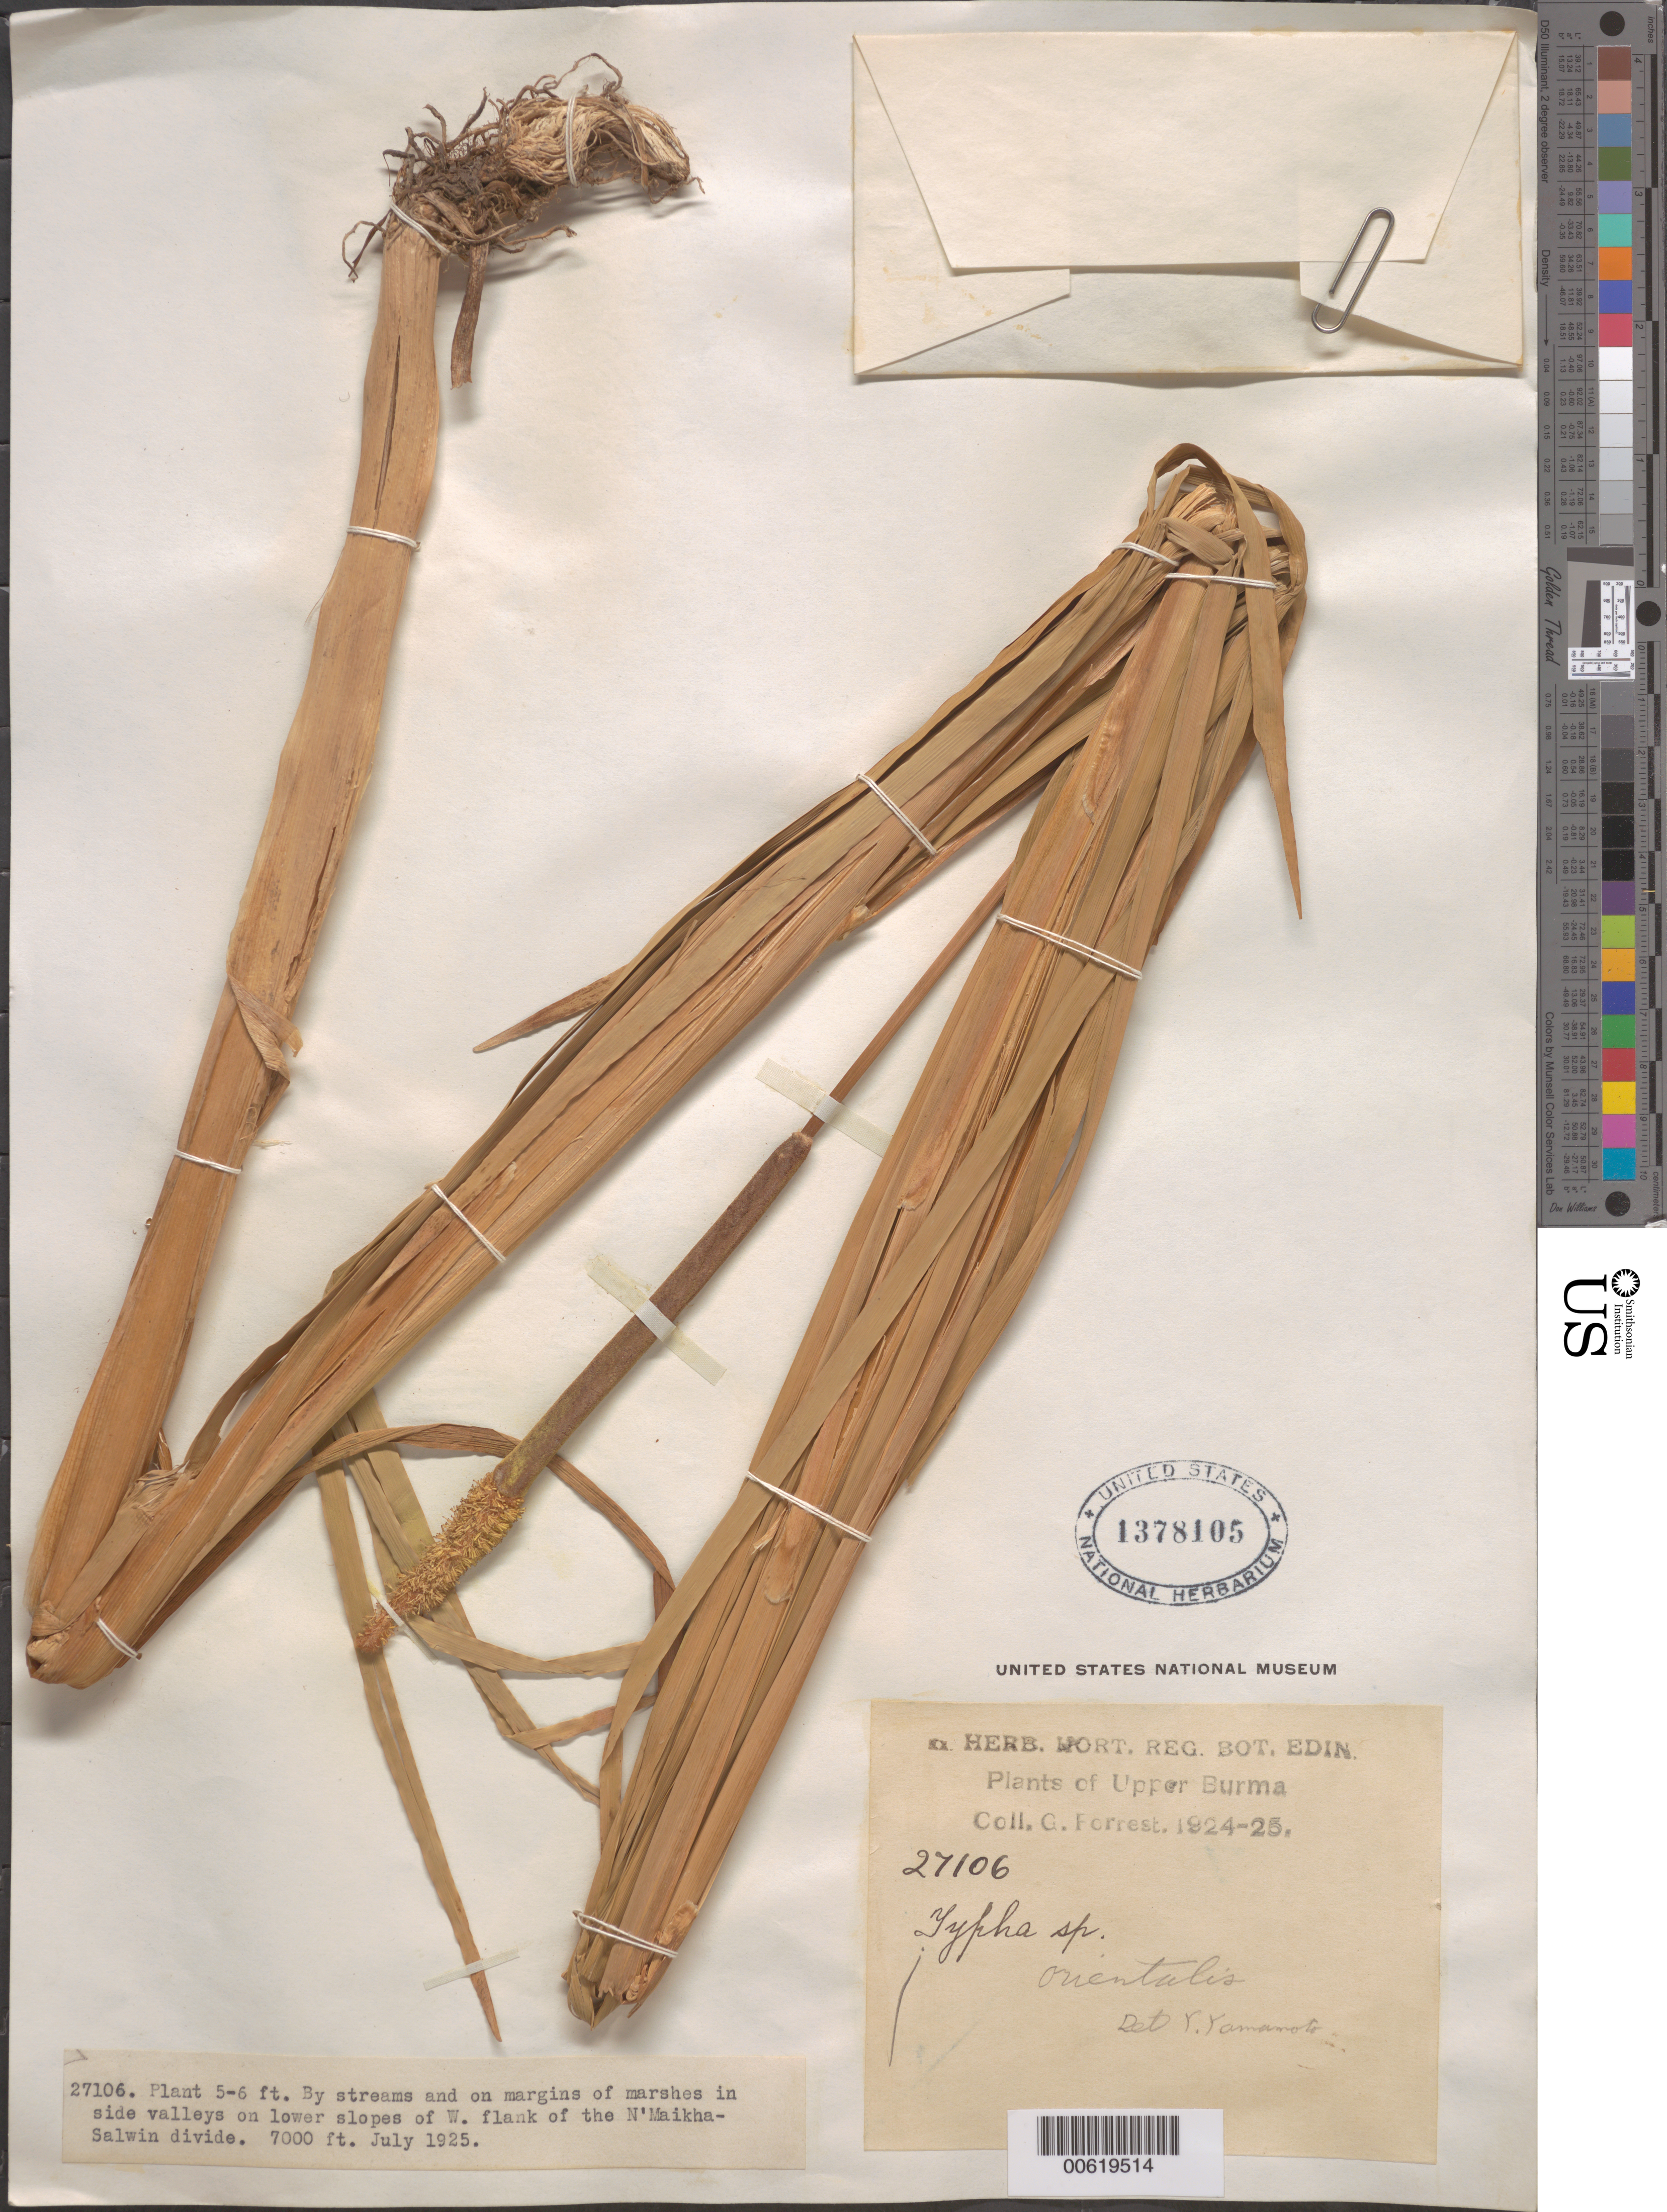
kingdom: Plantae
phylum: Tracheophyta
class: Liliopsida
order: Poales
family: Typhaceae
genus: Typha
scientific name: Typha orientalis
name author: C. Presl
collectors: G. Forrest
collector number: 27106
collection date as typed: Jul 1925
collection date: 1925-07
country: Myanmar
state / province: Kachin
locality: By streams and on margins of marshes in side valleys on lower slopes of W. flank of the N'Maikha-Salwin divide.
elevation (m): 2134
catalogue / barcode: US 1378105